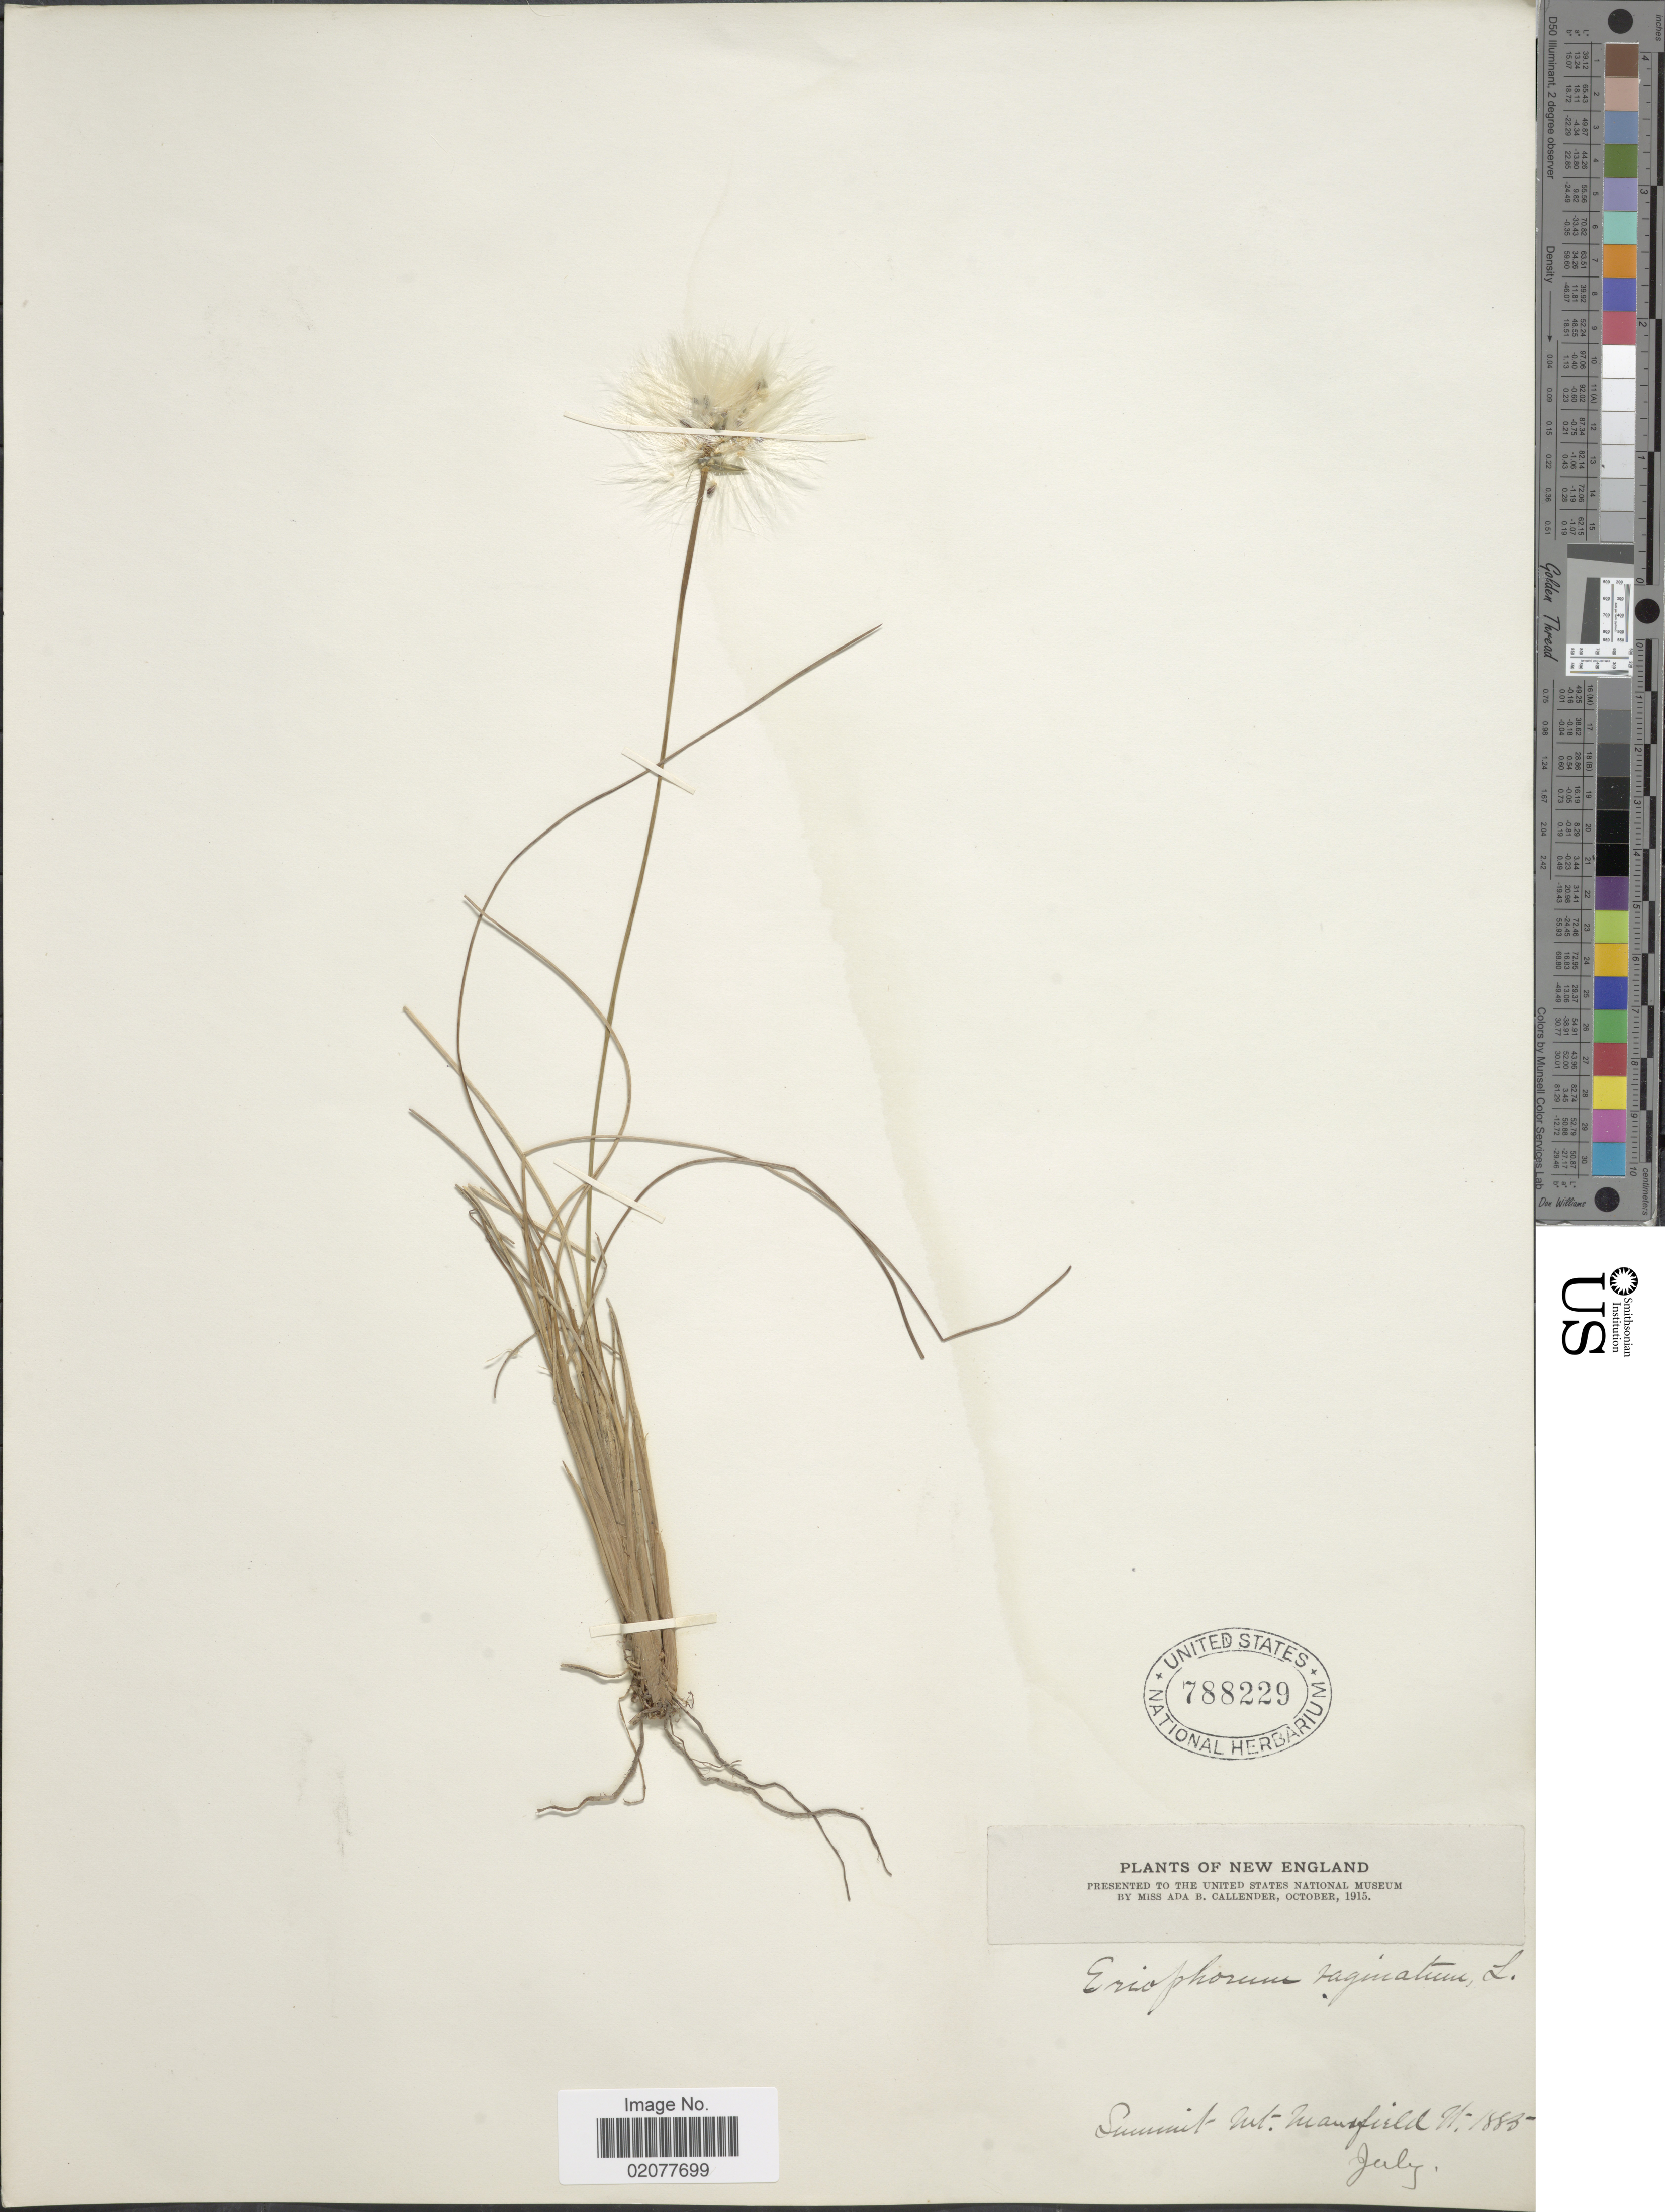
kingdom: Plantae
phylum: Tracheophyta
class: Liliopsida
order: Poales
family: Cyperaceae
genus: Eriophorum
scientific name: Eriophorum spissum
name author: Fernald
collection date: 1883-07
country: United States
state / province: Vermont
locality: New England, Summit Mt. Mansfield.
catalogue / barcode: US 788229